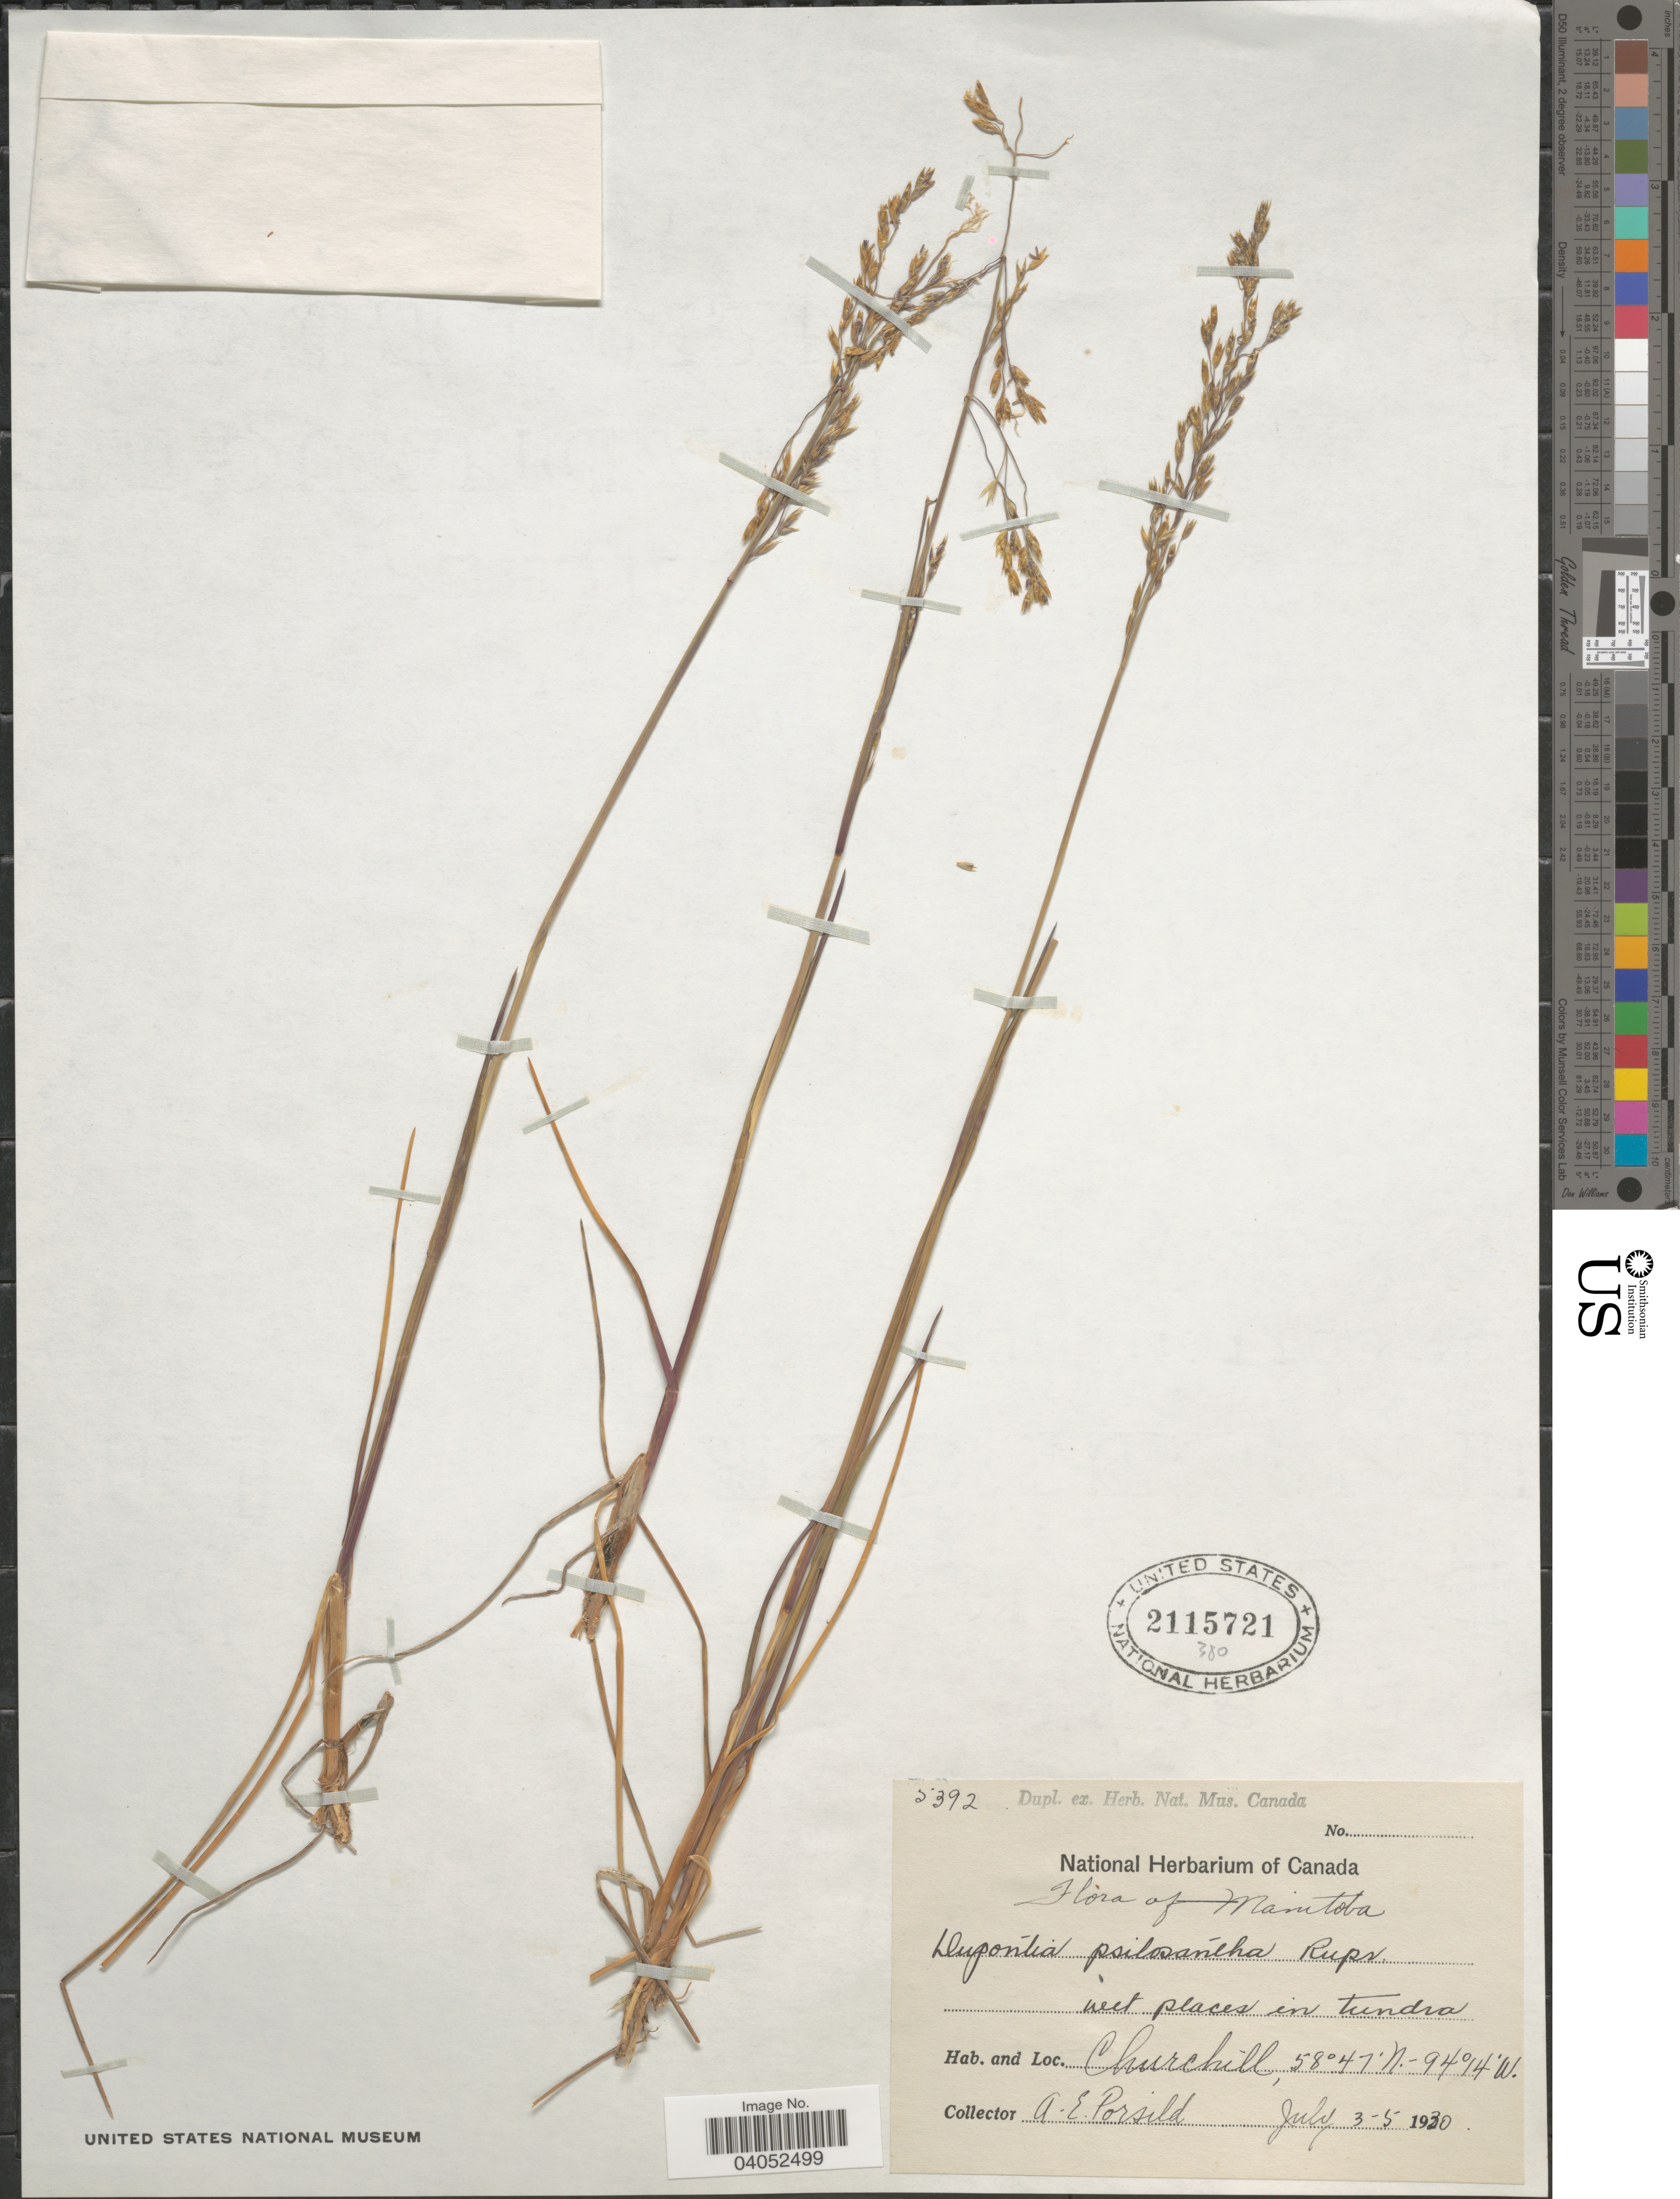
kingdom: Plantae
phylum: Tracheophyta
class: Liliopsida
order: Poales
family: Poaceae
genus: Dupontia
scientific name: Dupontia micrantha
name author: Holm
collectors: A. E. Porsild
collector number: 5392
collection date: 1930-07-03/1930-07-05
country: Canada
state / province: Manitoba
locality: Churchill.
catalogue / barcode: US 2115721